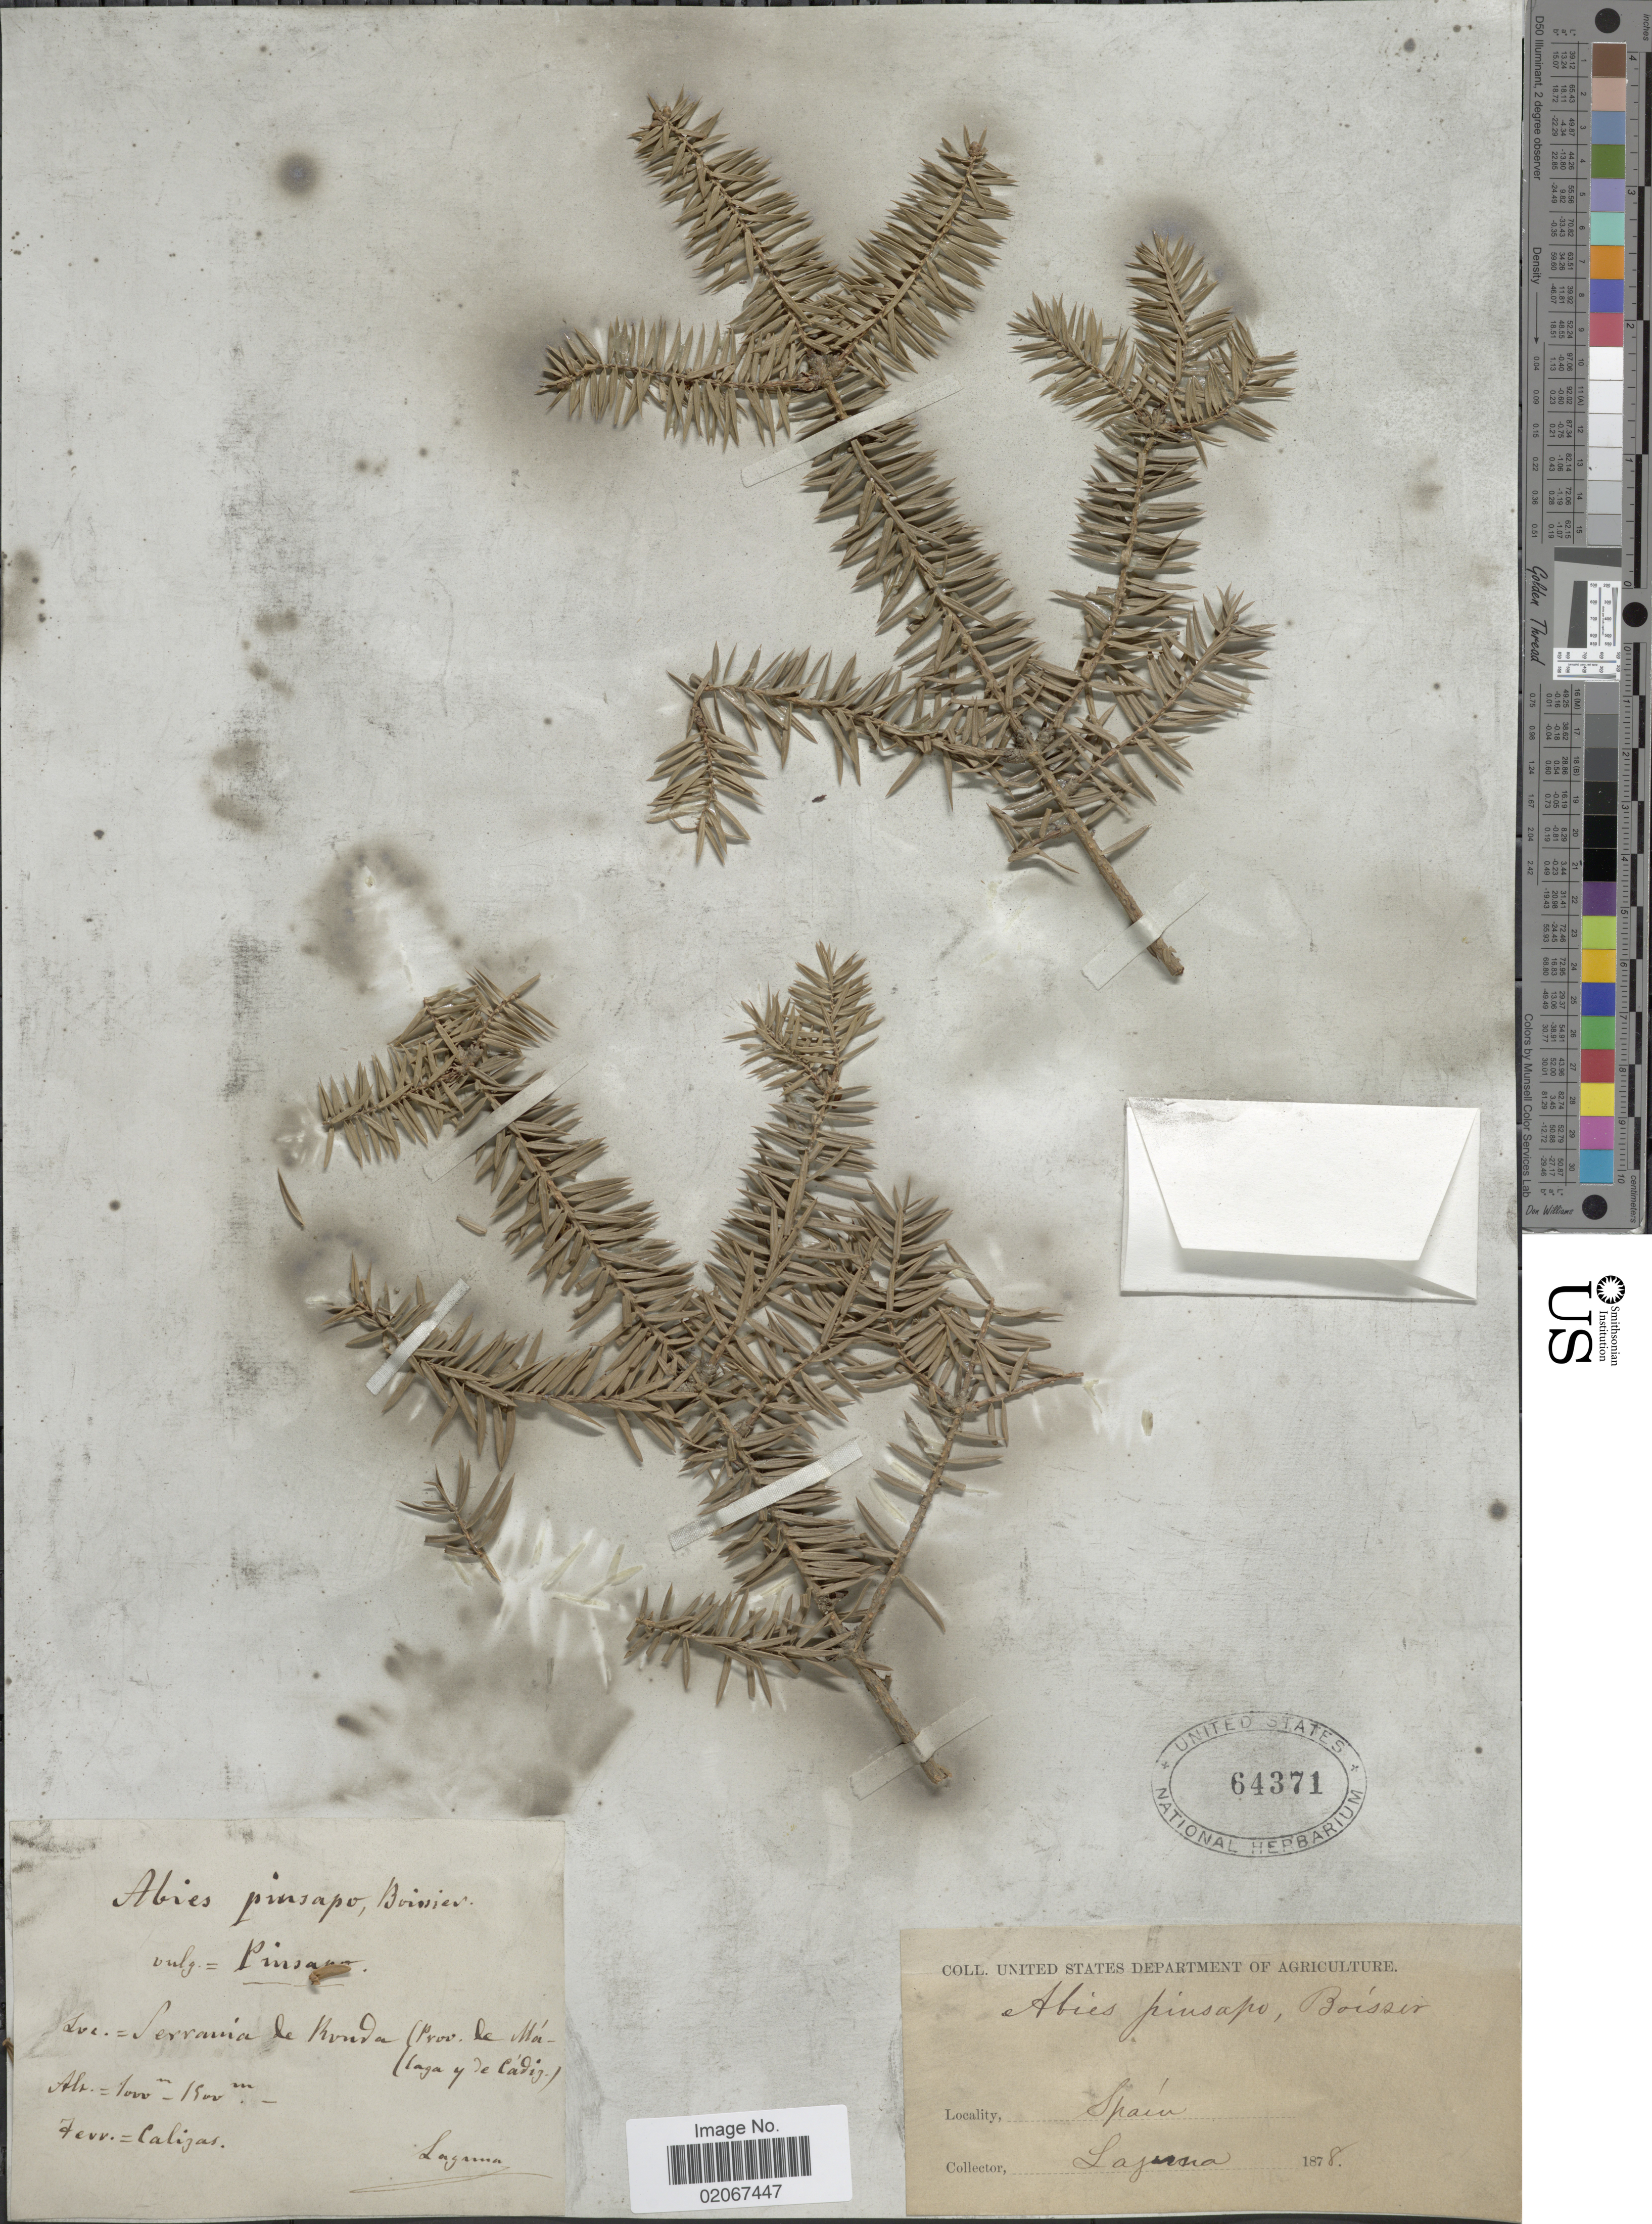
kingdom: Plantae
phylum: Tracheophyta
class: Pinopsida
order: Pinales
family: Pinaceae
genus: Abies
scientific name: Abies pinsapo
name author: Boiss.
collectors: -. Laguna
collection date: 1878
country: Spain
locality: Serrania de Kondo (Prov. de Má-laga y de Cádiz).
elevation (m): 1000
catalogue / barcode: US 64371